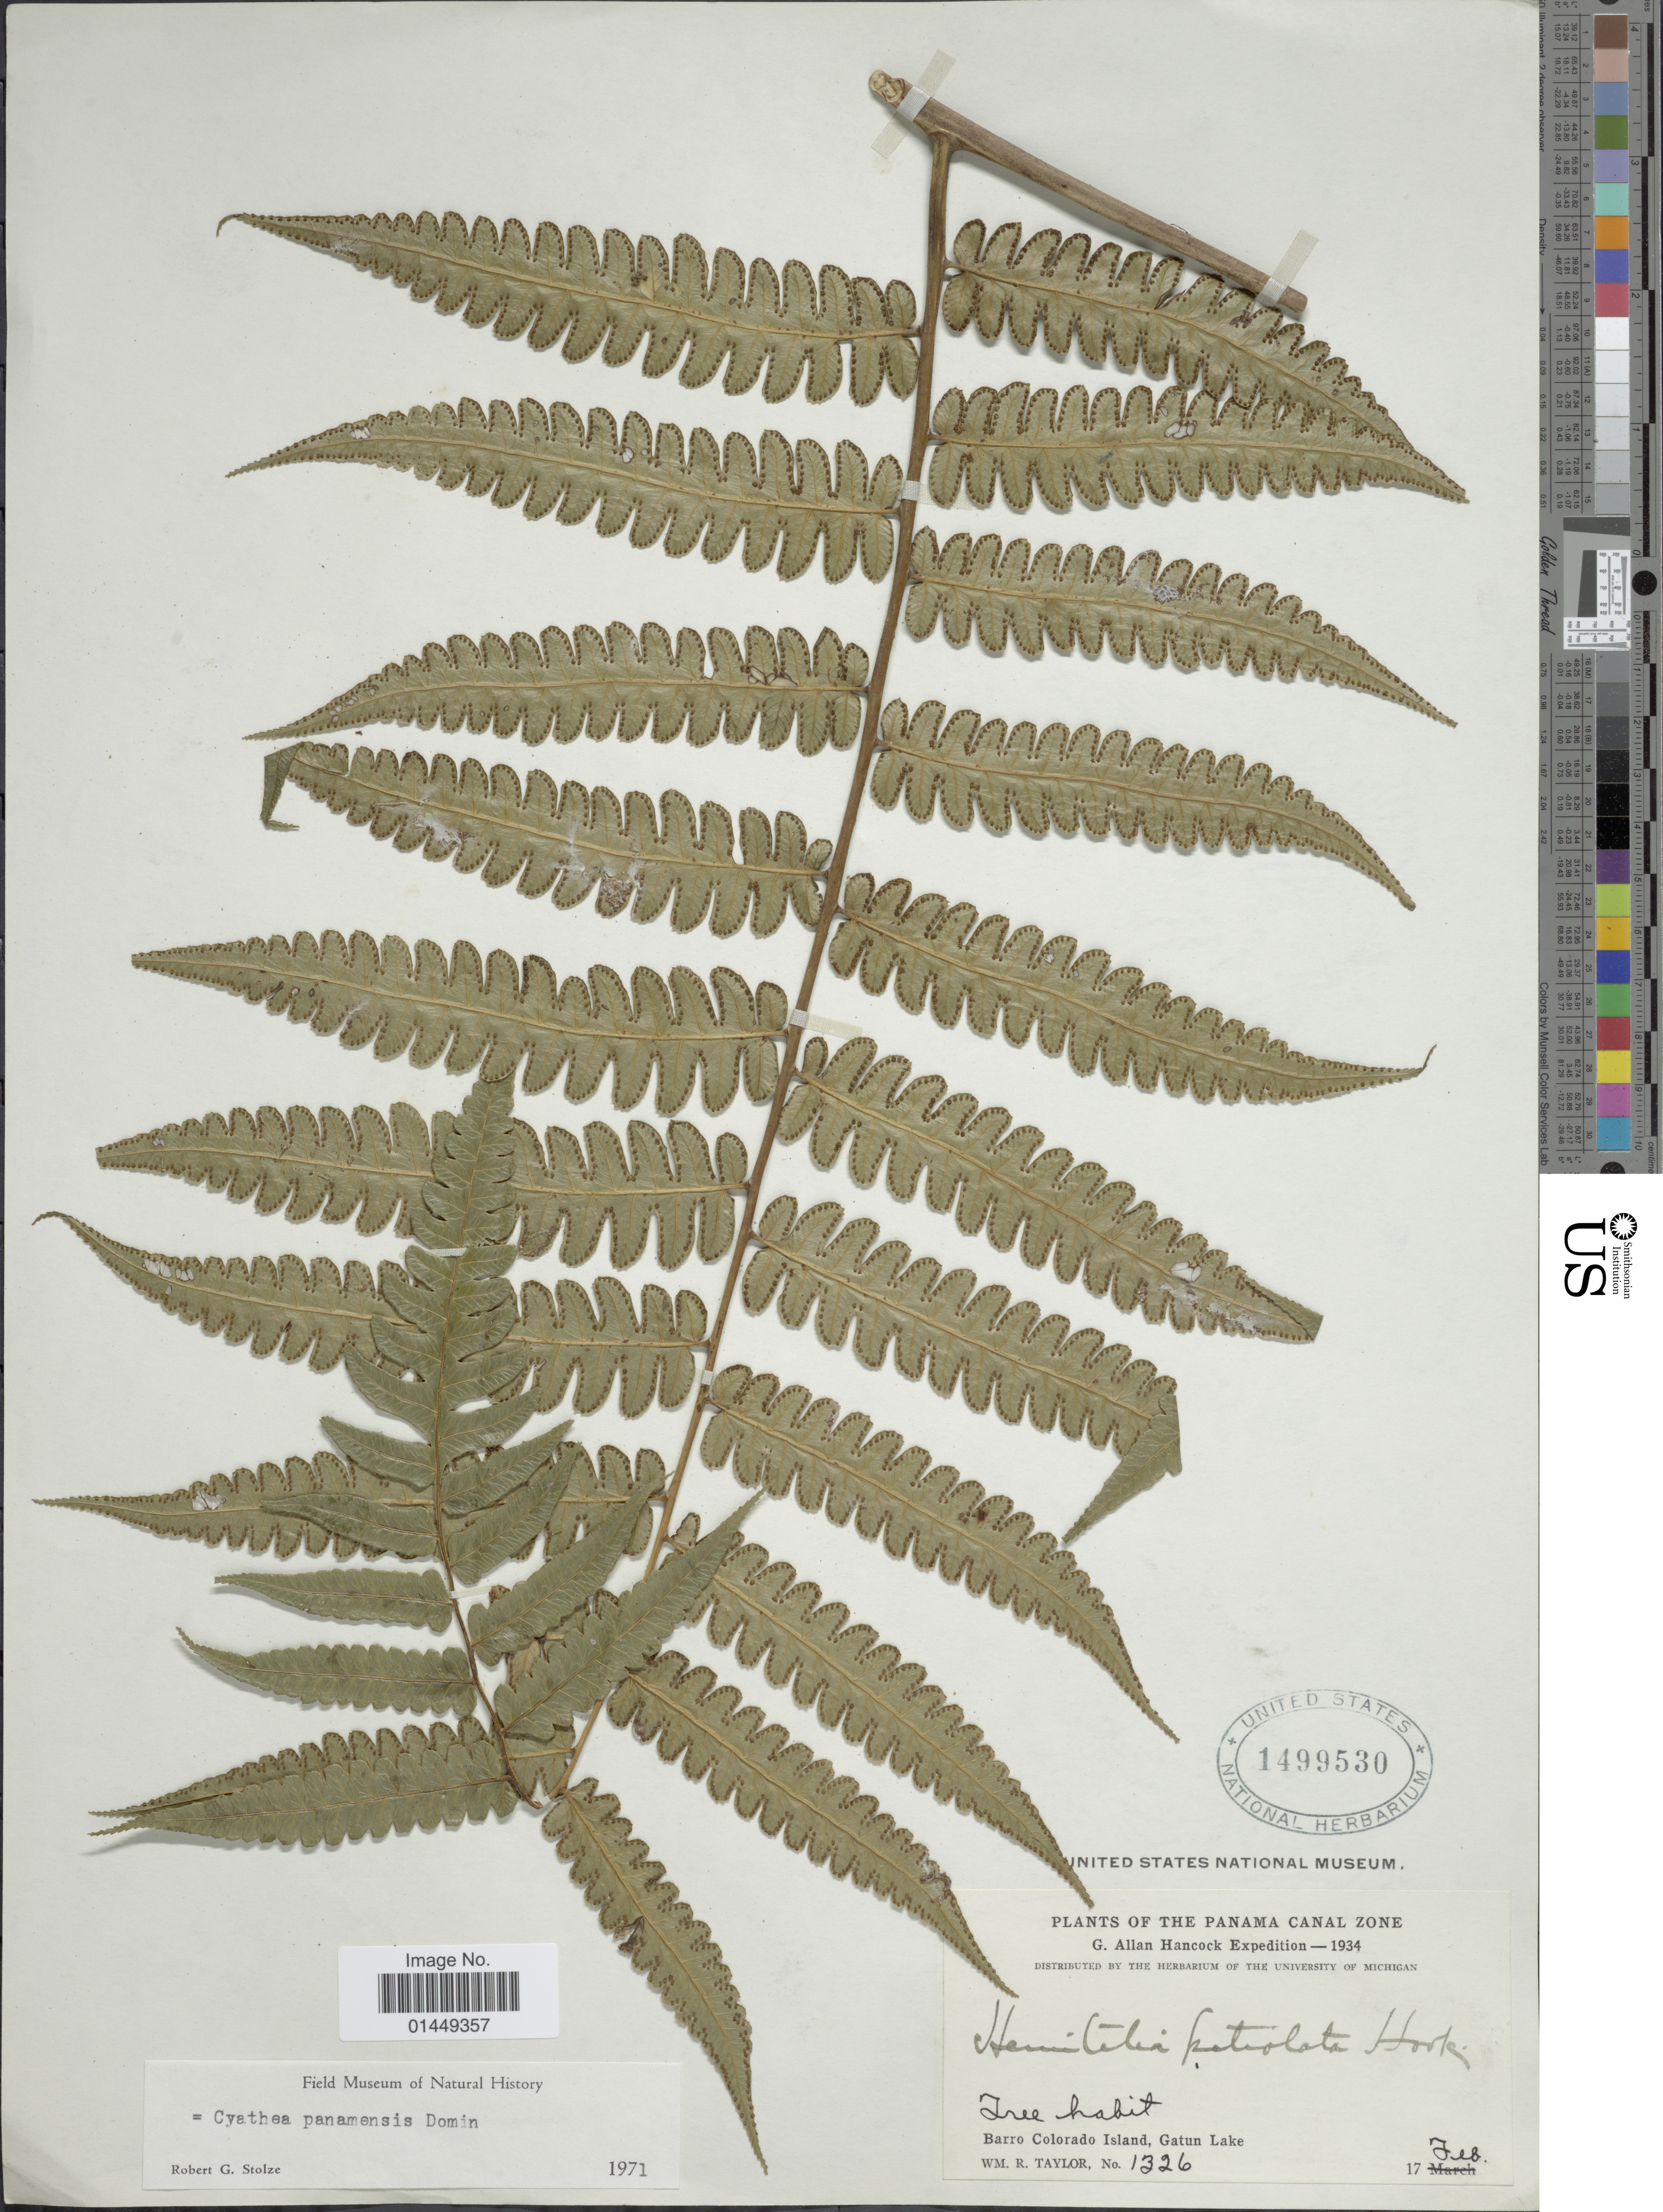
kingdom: Plantae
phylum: Tracheophyta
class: Polypodiopsida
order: Cyatheales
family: Cyatheaceae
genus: Cyathea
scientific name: Cyathea petiolata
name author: (Hook.) R.M. Tryon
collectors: W. R. Taylor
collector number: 1326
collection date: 1934-02-17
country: Panama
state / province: Panamá Oeste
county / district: Canal Zone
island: Barro Colorado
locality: Panama Canal Zone. Barro Colorado Island, Gatun Lake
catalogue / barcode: US 1499530